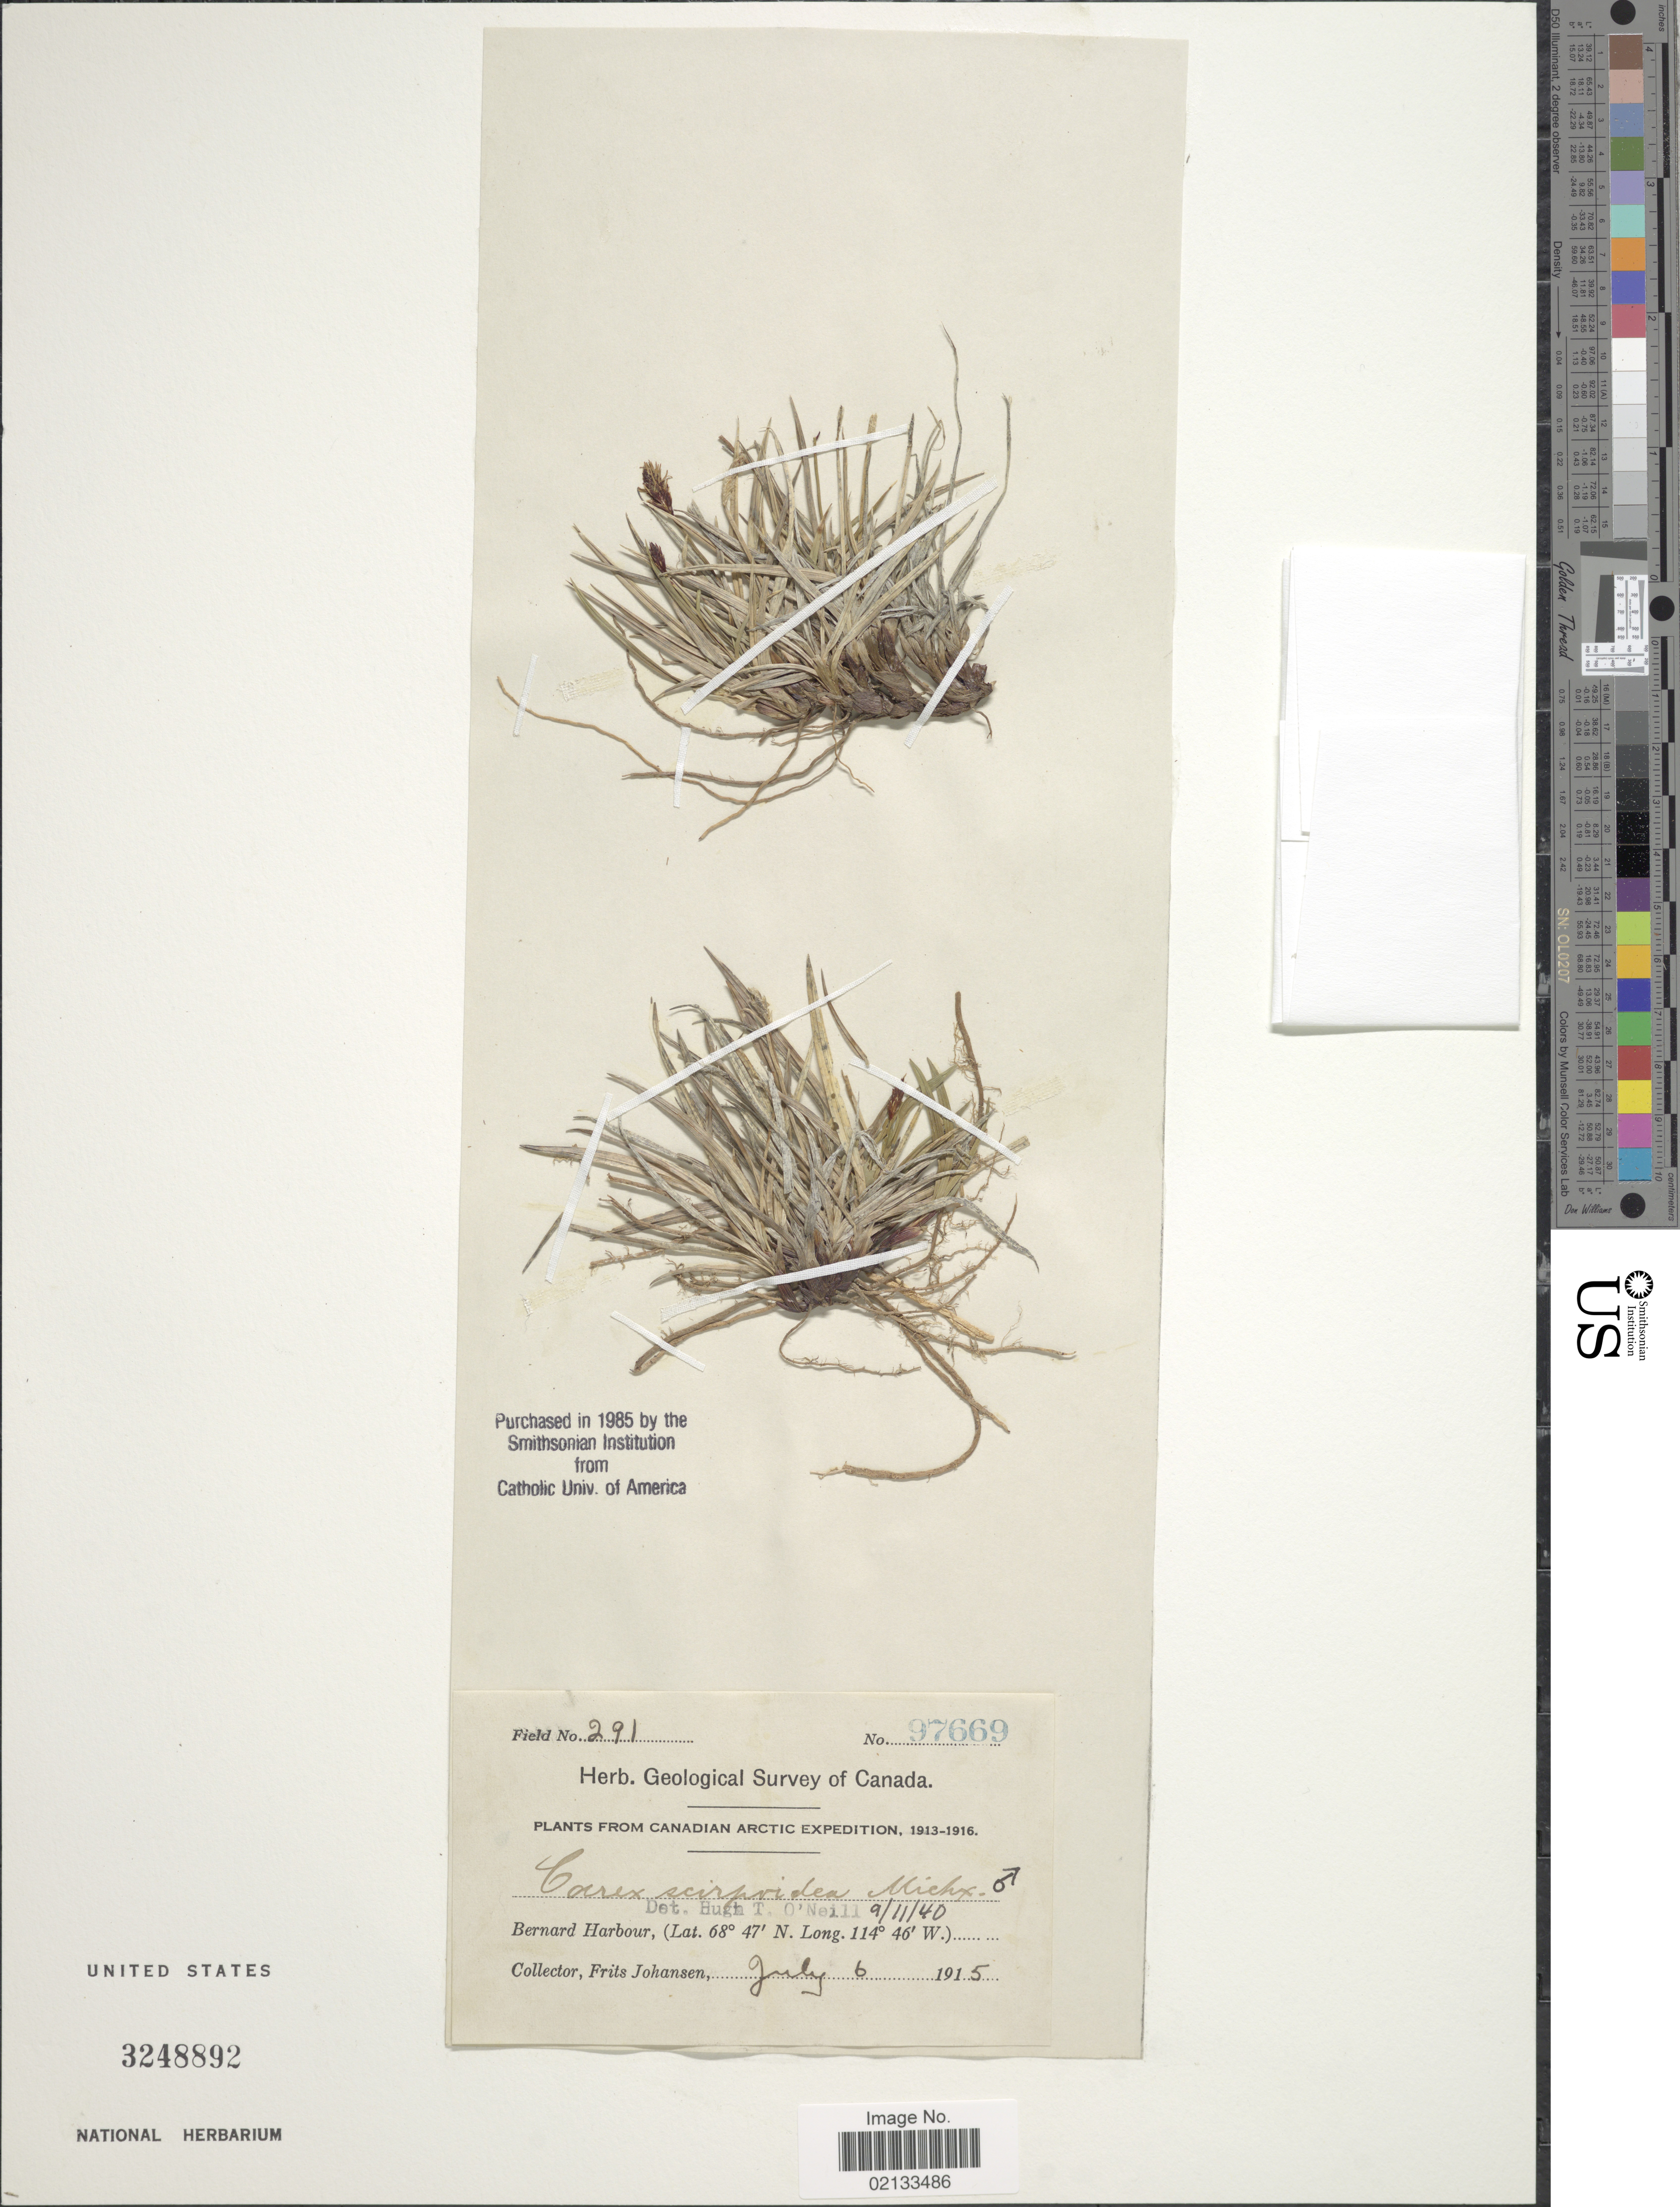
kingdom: Plantae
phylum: Tracheophyta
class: Liliopsida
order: Poales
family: Cyperaceae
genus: Carex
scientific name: Carex scirpoidea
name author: Michx.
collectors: F. Johansen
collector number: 97669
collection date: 1916-07-06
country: Canada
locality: Canadian Arctic, Bernard Harbour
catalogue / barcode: US 3248892